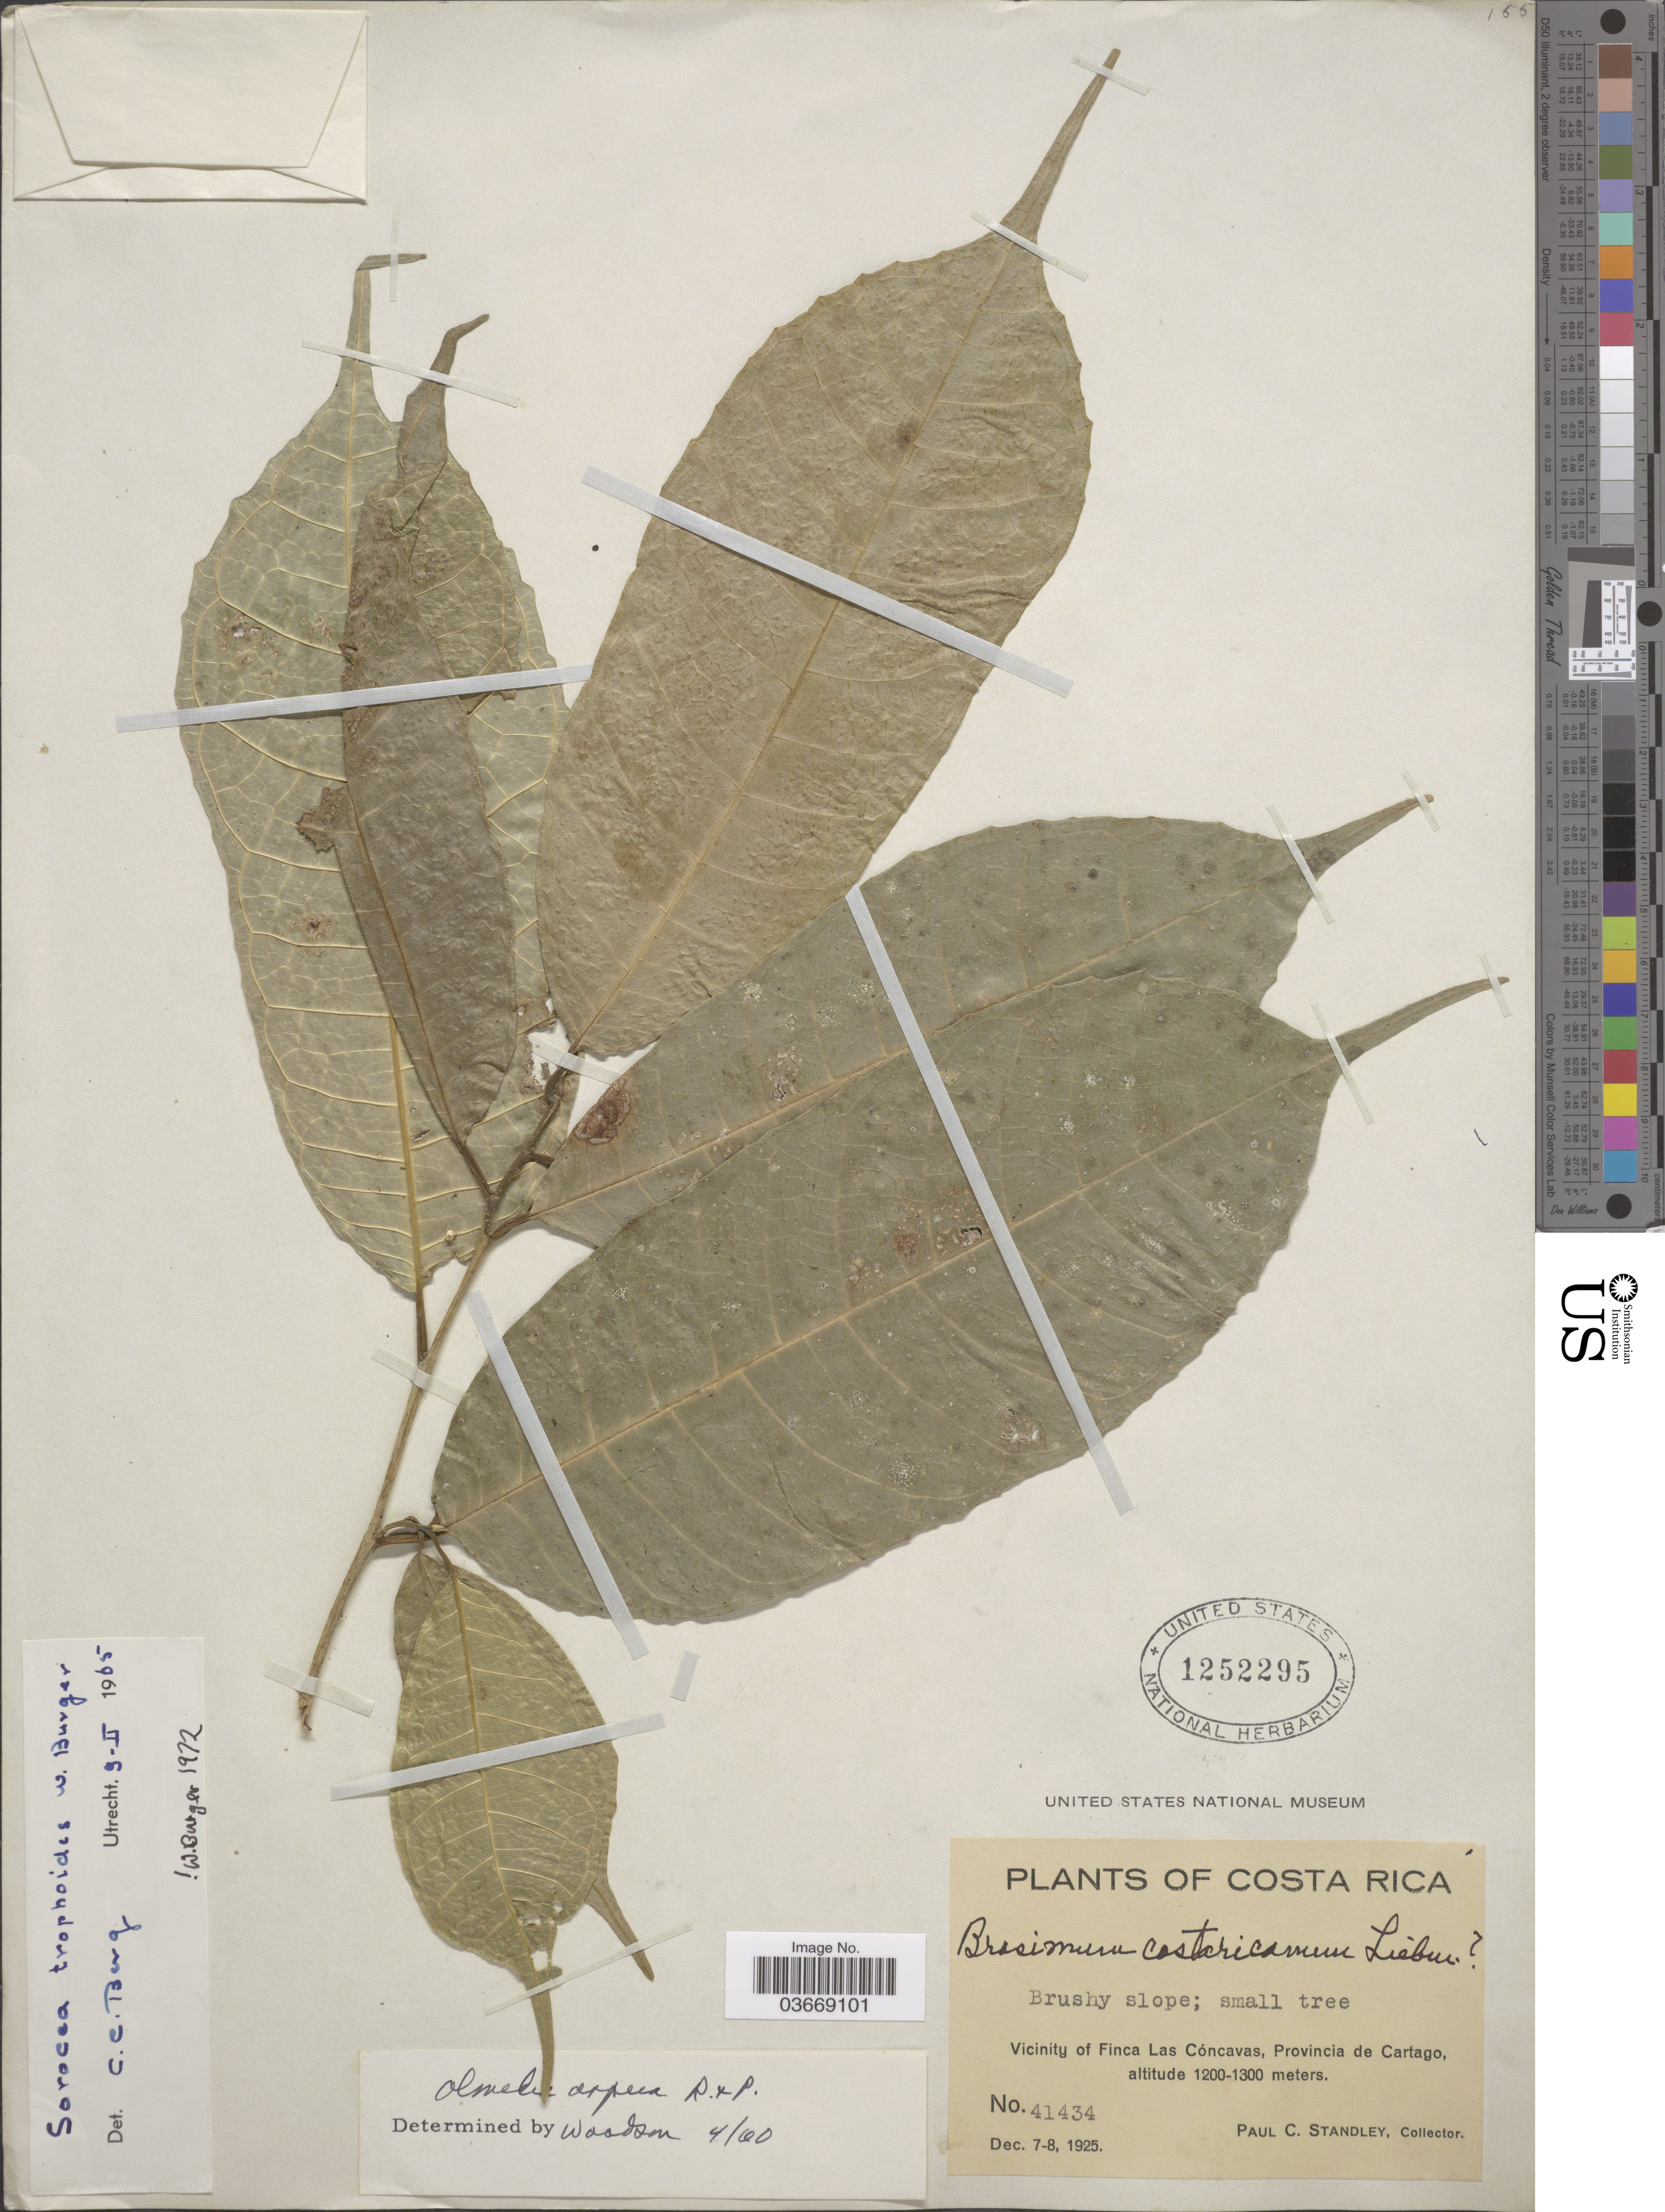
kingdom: Plantae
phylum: Tracheophyta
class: Magnoliopsida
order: Rosales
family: Moraceae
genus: Sorocea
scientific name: Sorocea trophoides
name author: W.C. Burger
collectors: P. C. Standley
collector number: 41434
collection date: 1925-12-07/1925-12-08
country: Costa Rica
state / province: Cartago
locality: Vicinity of Finca Las Cóncavas.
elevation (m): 1200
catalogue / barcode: US 1252295